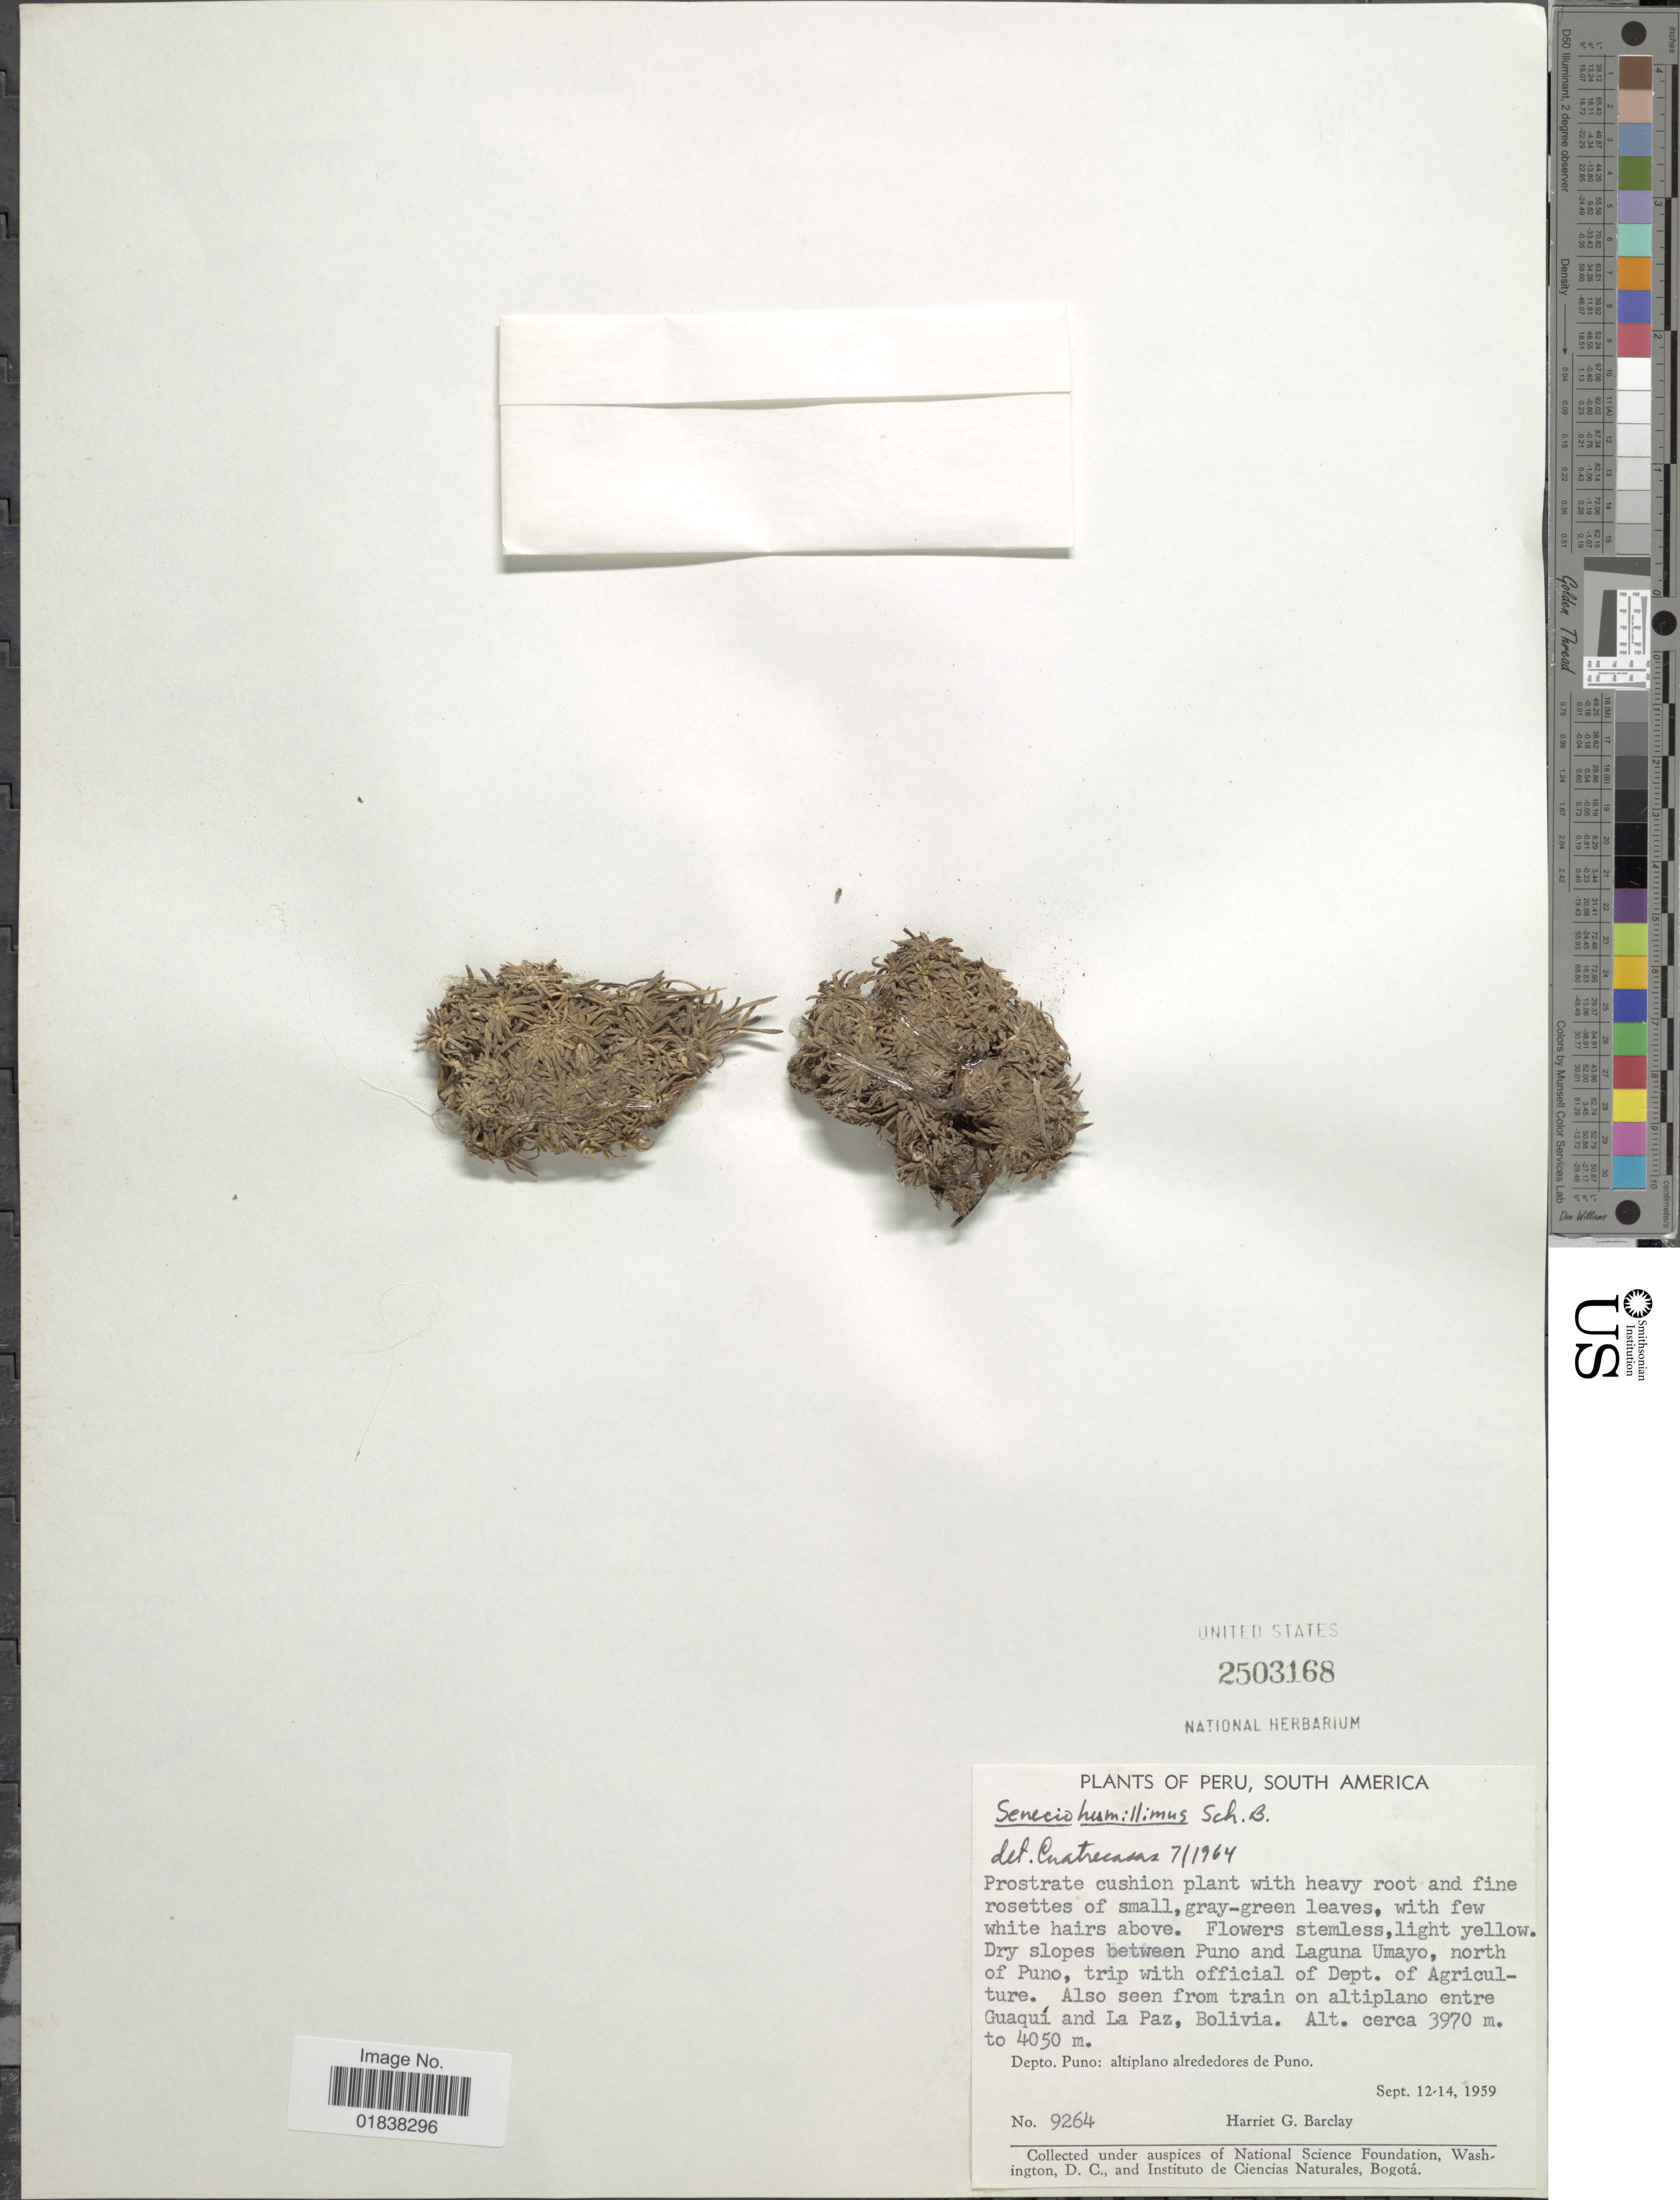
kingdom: Plantae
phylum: Tracheophyta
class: Magnoliopsida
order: Asterales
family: Asteraceae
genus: Senecio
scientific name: Senecio humillimus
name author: Sch. Bip.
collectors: H. G. Barclay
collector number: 9264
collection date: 1959-09-12/1959-09-14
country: Peru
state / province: Puno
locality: South America, between Puno and Laguna Umayo, north of Puno, trip with official of Dept. Agriculture, altiplano alrededores de Puno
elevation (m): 3970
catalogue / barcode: US 2503168